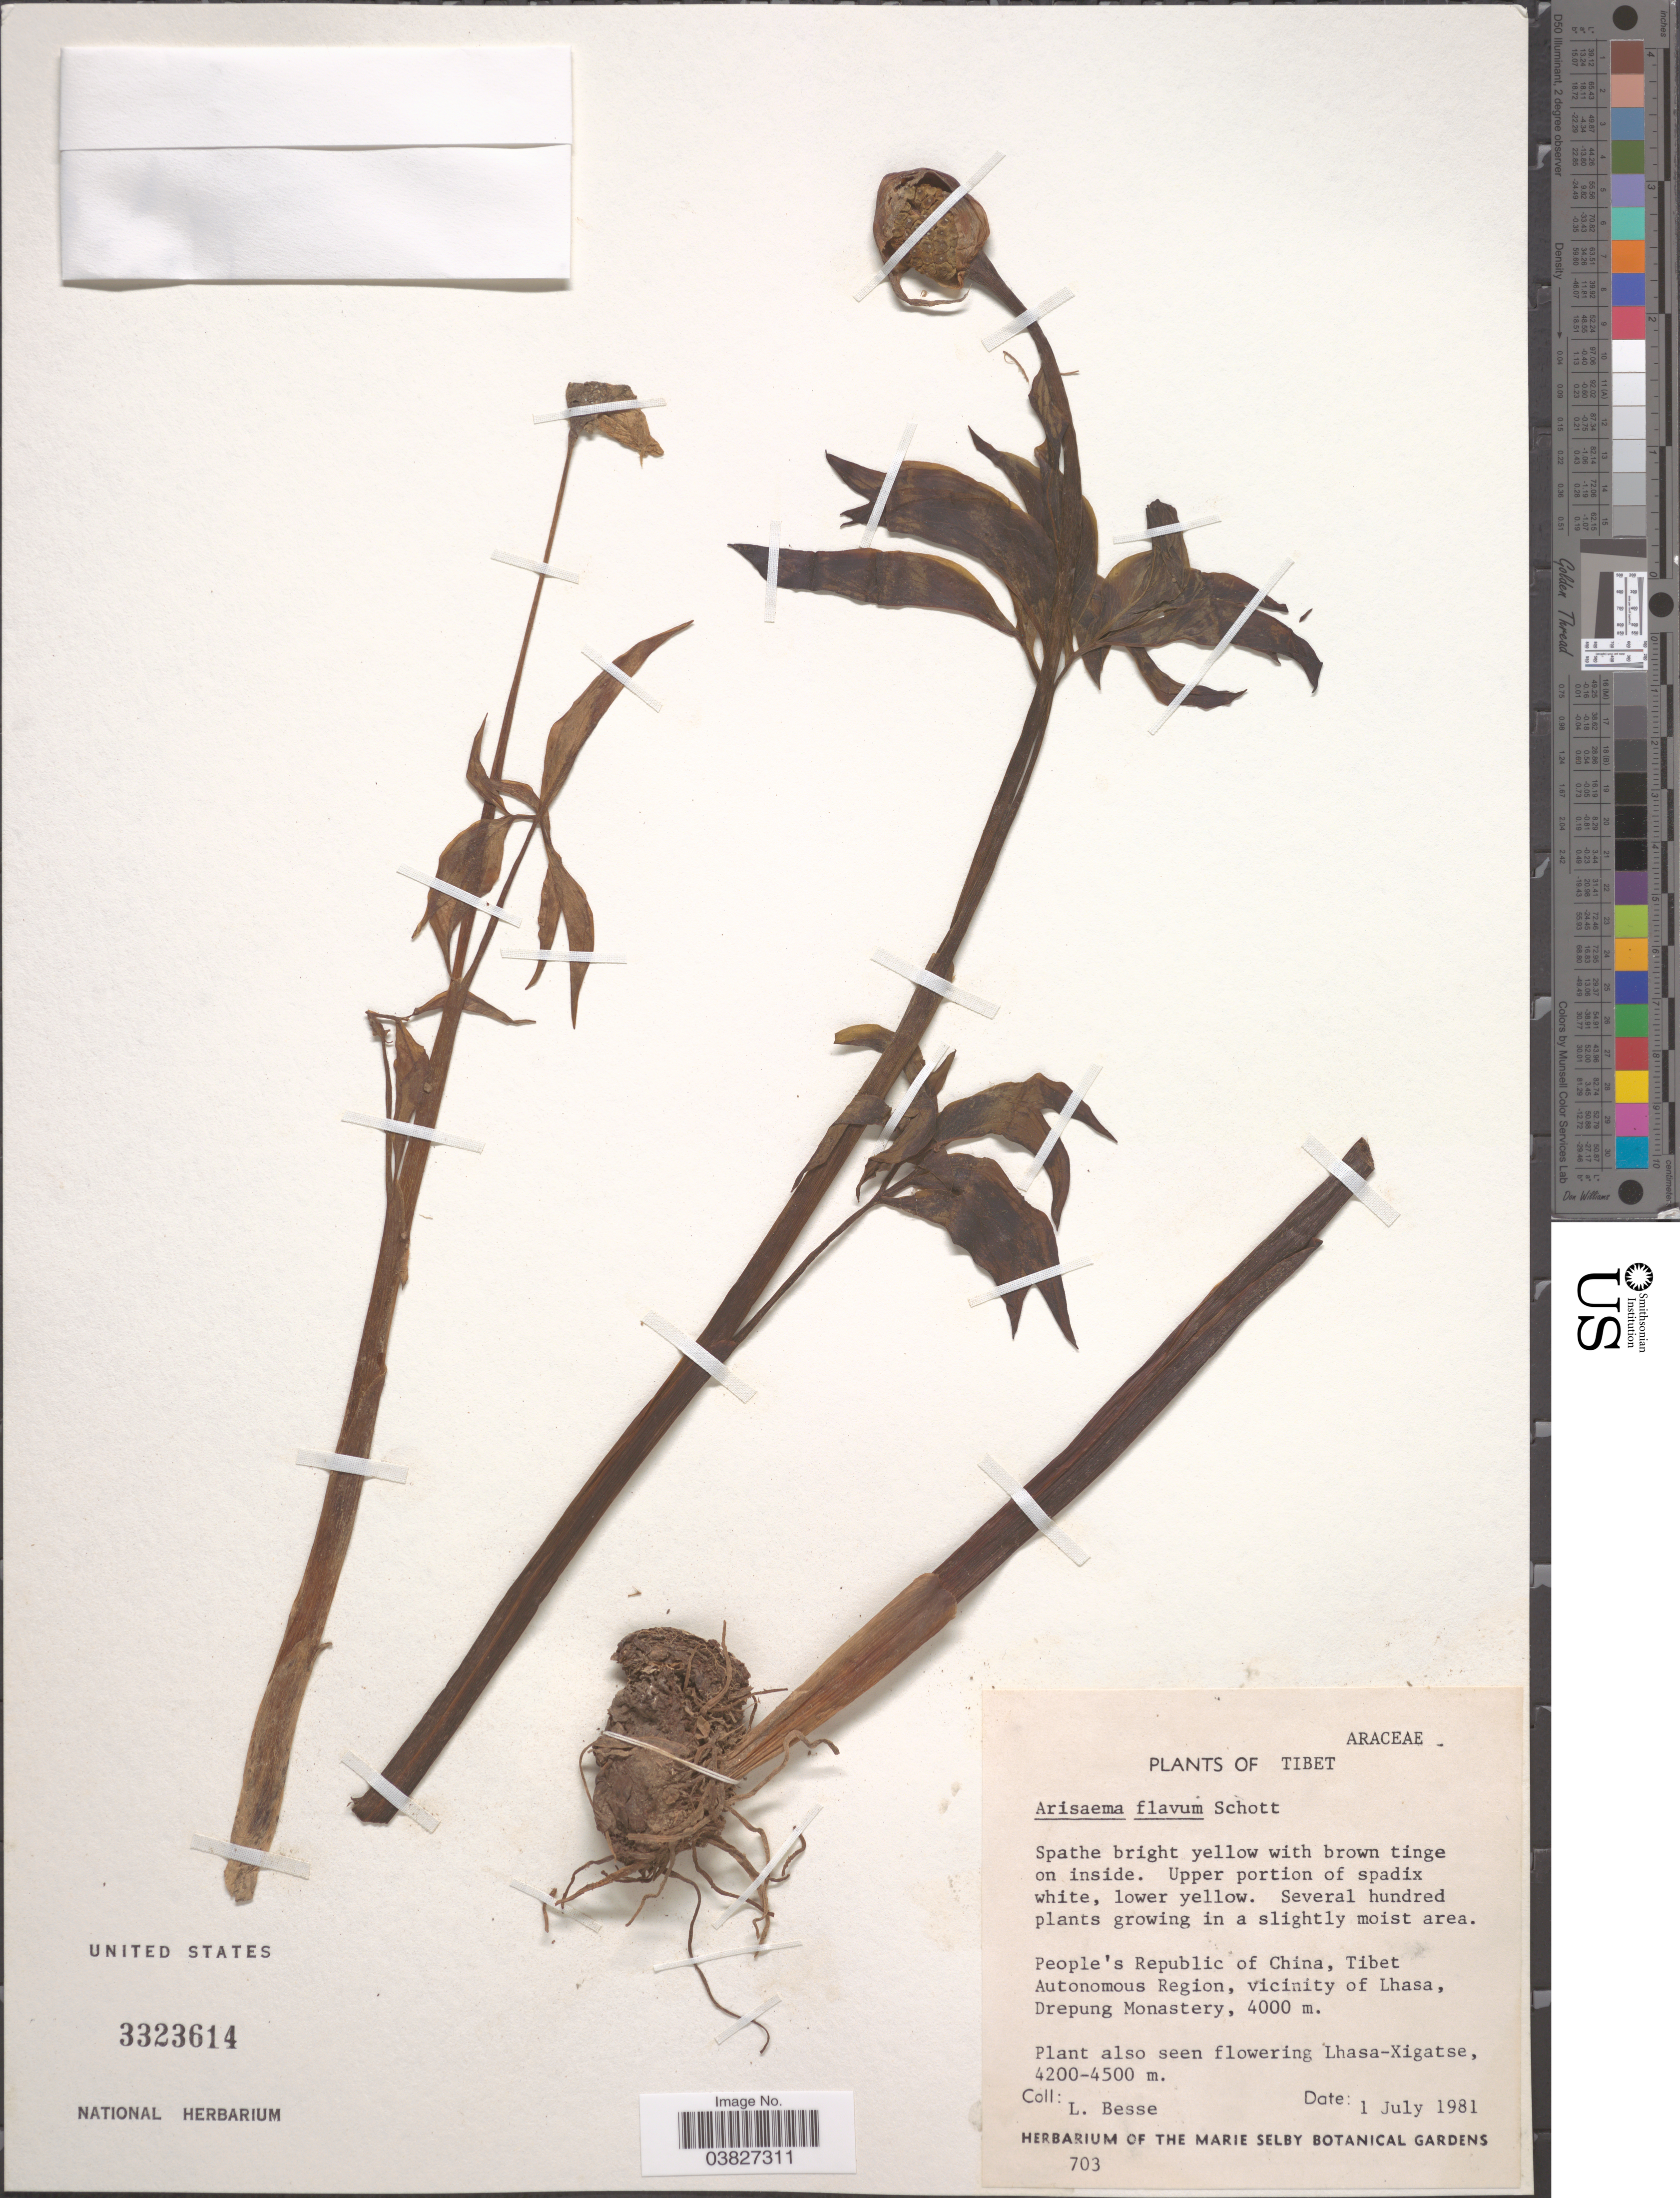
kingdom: Plantae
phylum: Tracheophyta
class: Liliopsida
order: Alismatales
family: Araceae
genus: Arisaema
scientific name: Arisaema flavum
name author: (Forssk.) Schott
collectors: L. Besse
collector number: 703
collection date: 1981-07-01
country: China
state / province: Xizang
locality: People's Republic of China, Tibet Autonomous Region, vicinity of Lhasa, Drepung Monastery.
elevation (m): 4000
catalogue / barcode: US 3323614